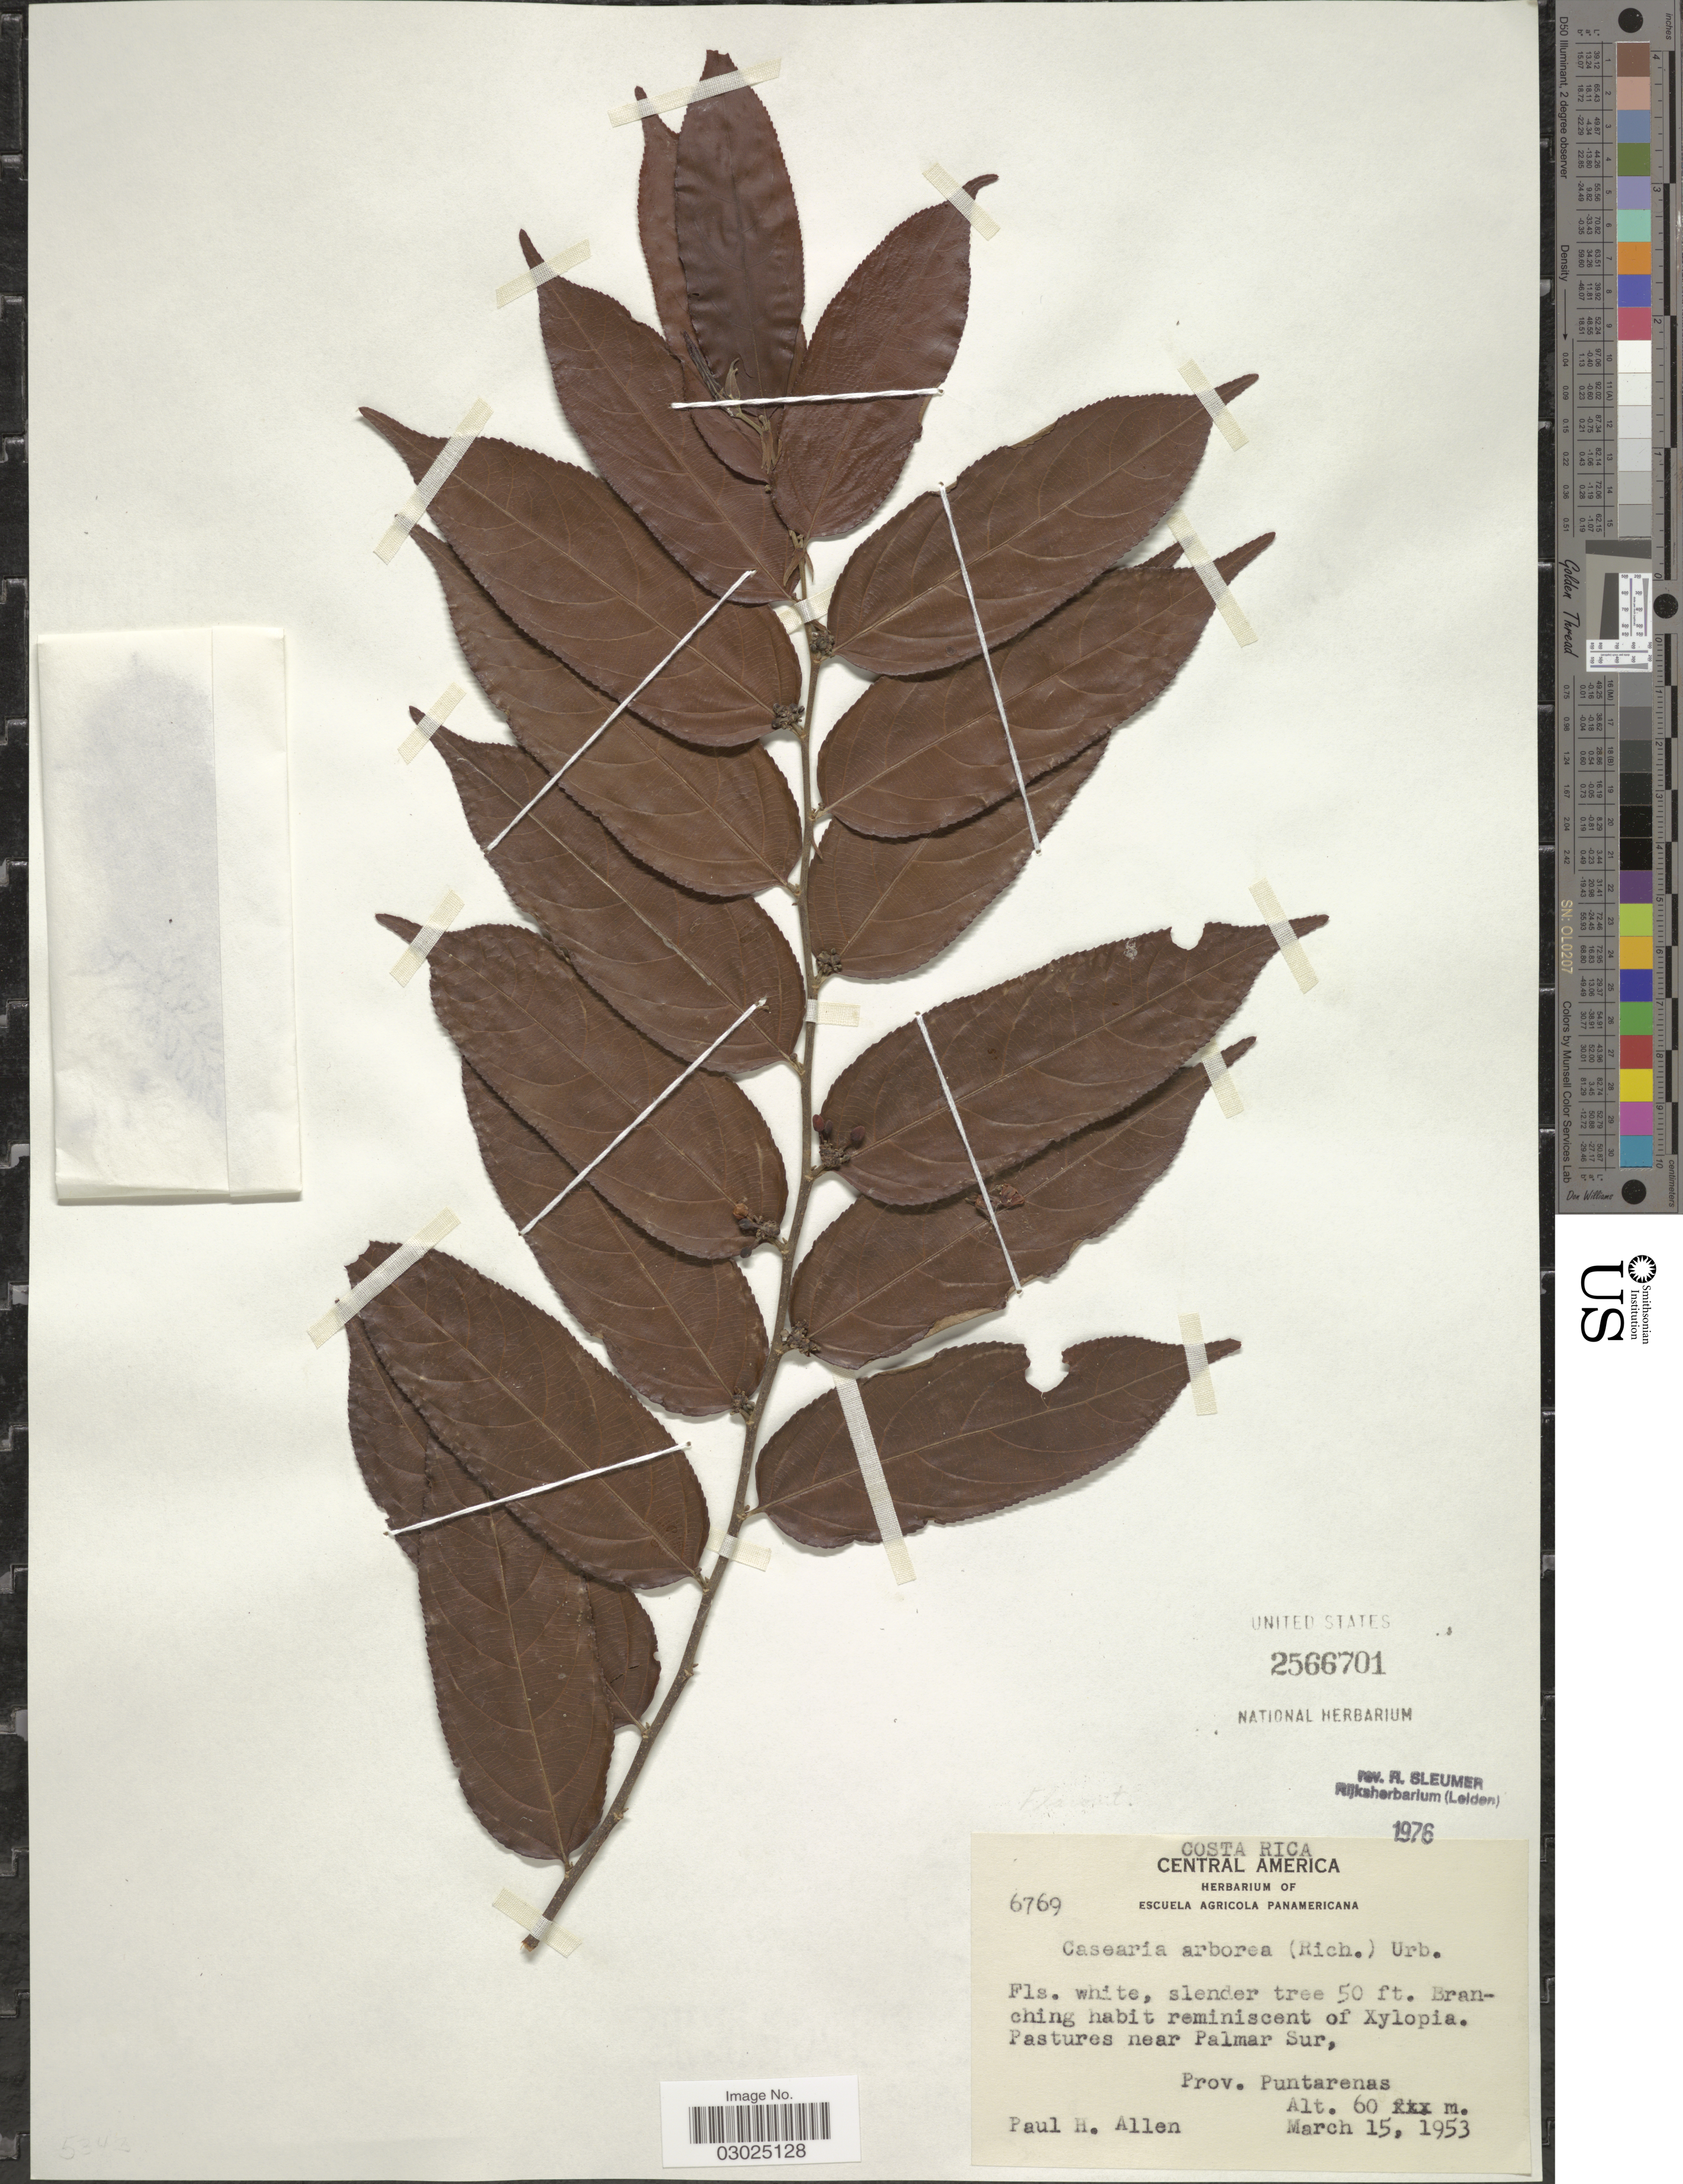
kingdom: Plantae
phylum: Tracheophyta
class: Magnoliopsida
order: Malpighiales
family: Salicaceae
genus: Casearia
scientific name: Casearia arborea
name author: (Rich.) Urb.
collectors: P. H. Allen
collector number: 6769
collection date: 1953-03-15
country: Costa Rica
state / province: Puntarenas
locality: Pastures near Palmar Sur.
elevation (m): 60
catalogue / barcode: US 2566701